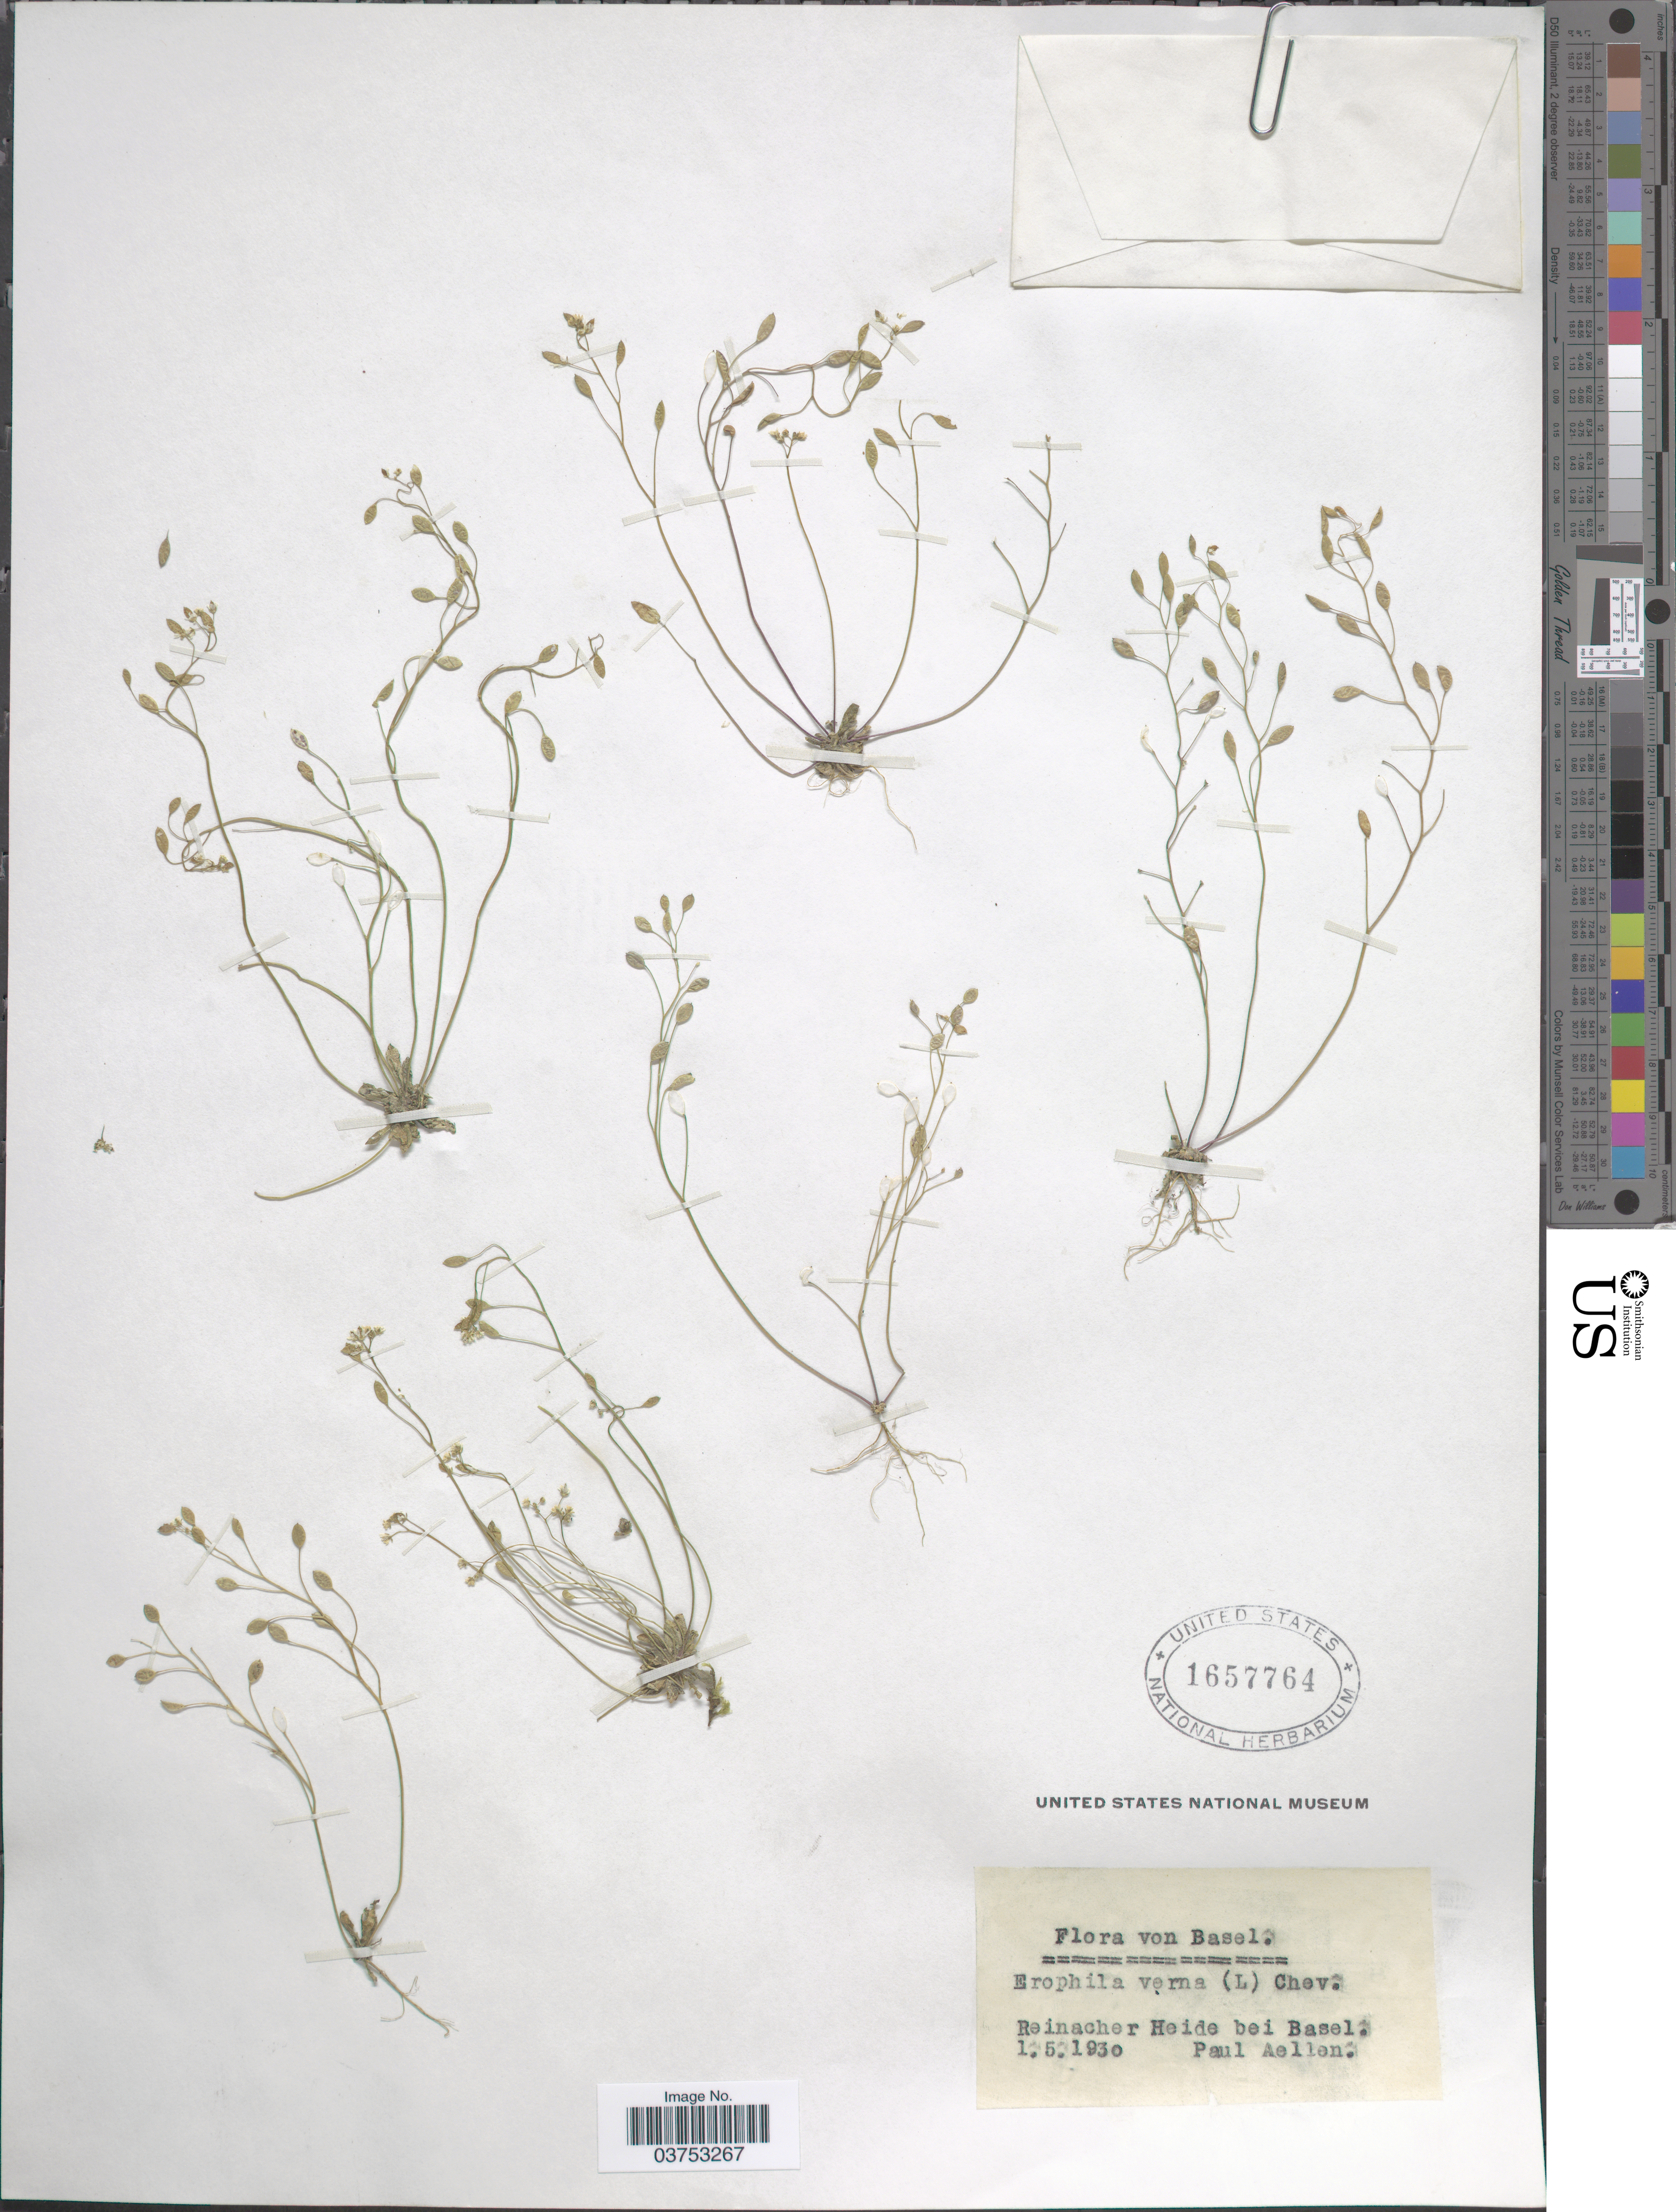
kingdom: Plantae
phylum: Tracheophyta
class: Magnoliopsida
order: Brassicales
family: Brassicaceae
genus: Draba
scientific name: Draba verna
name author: L.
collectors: P. Aellen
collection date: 1930-05-01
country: Switzerland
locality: Basel. Reinacher Heide bei Basel.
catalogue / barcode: US 1657764